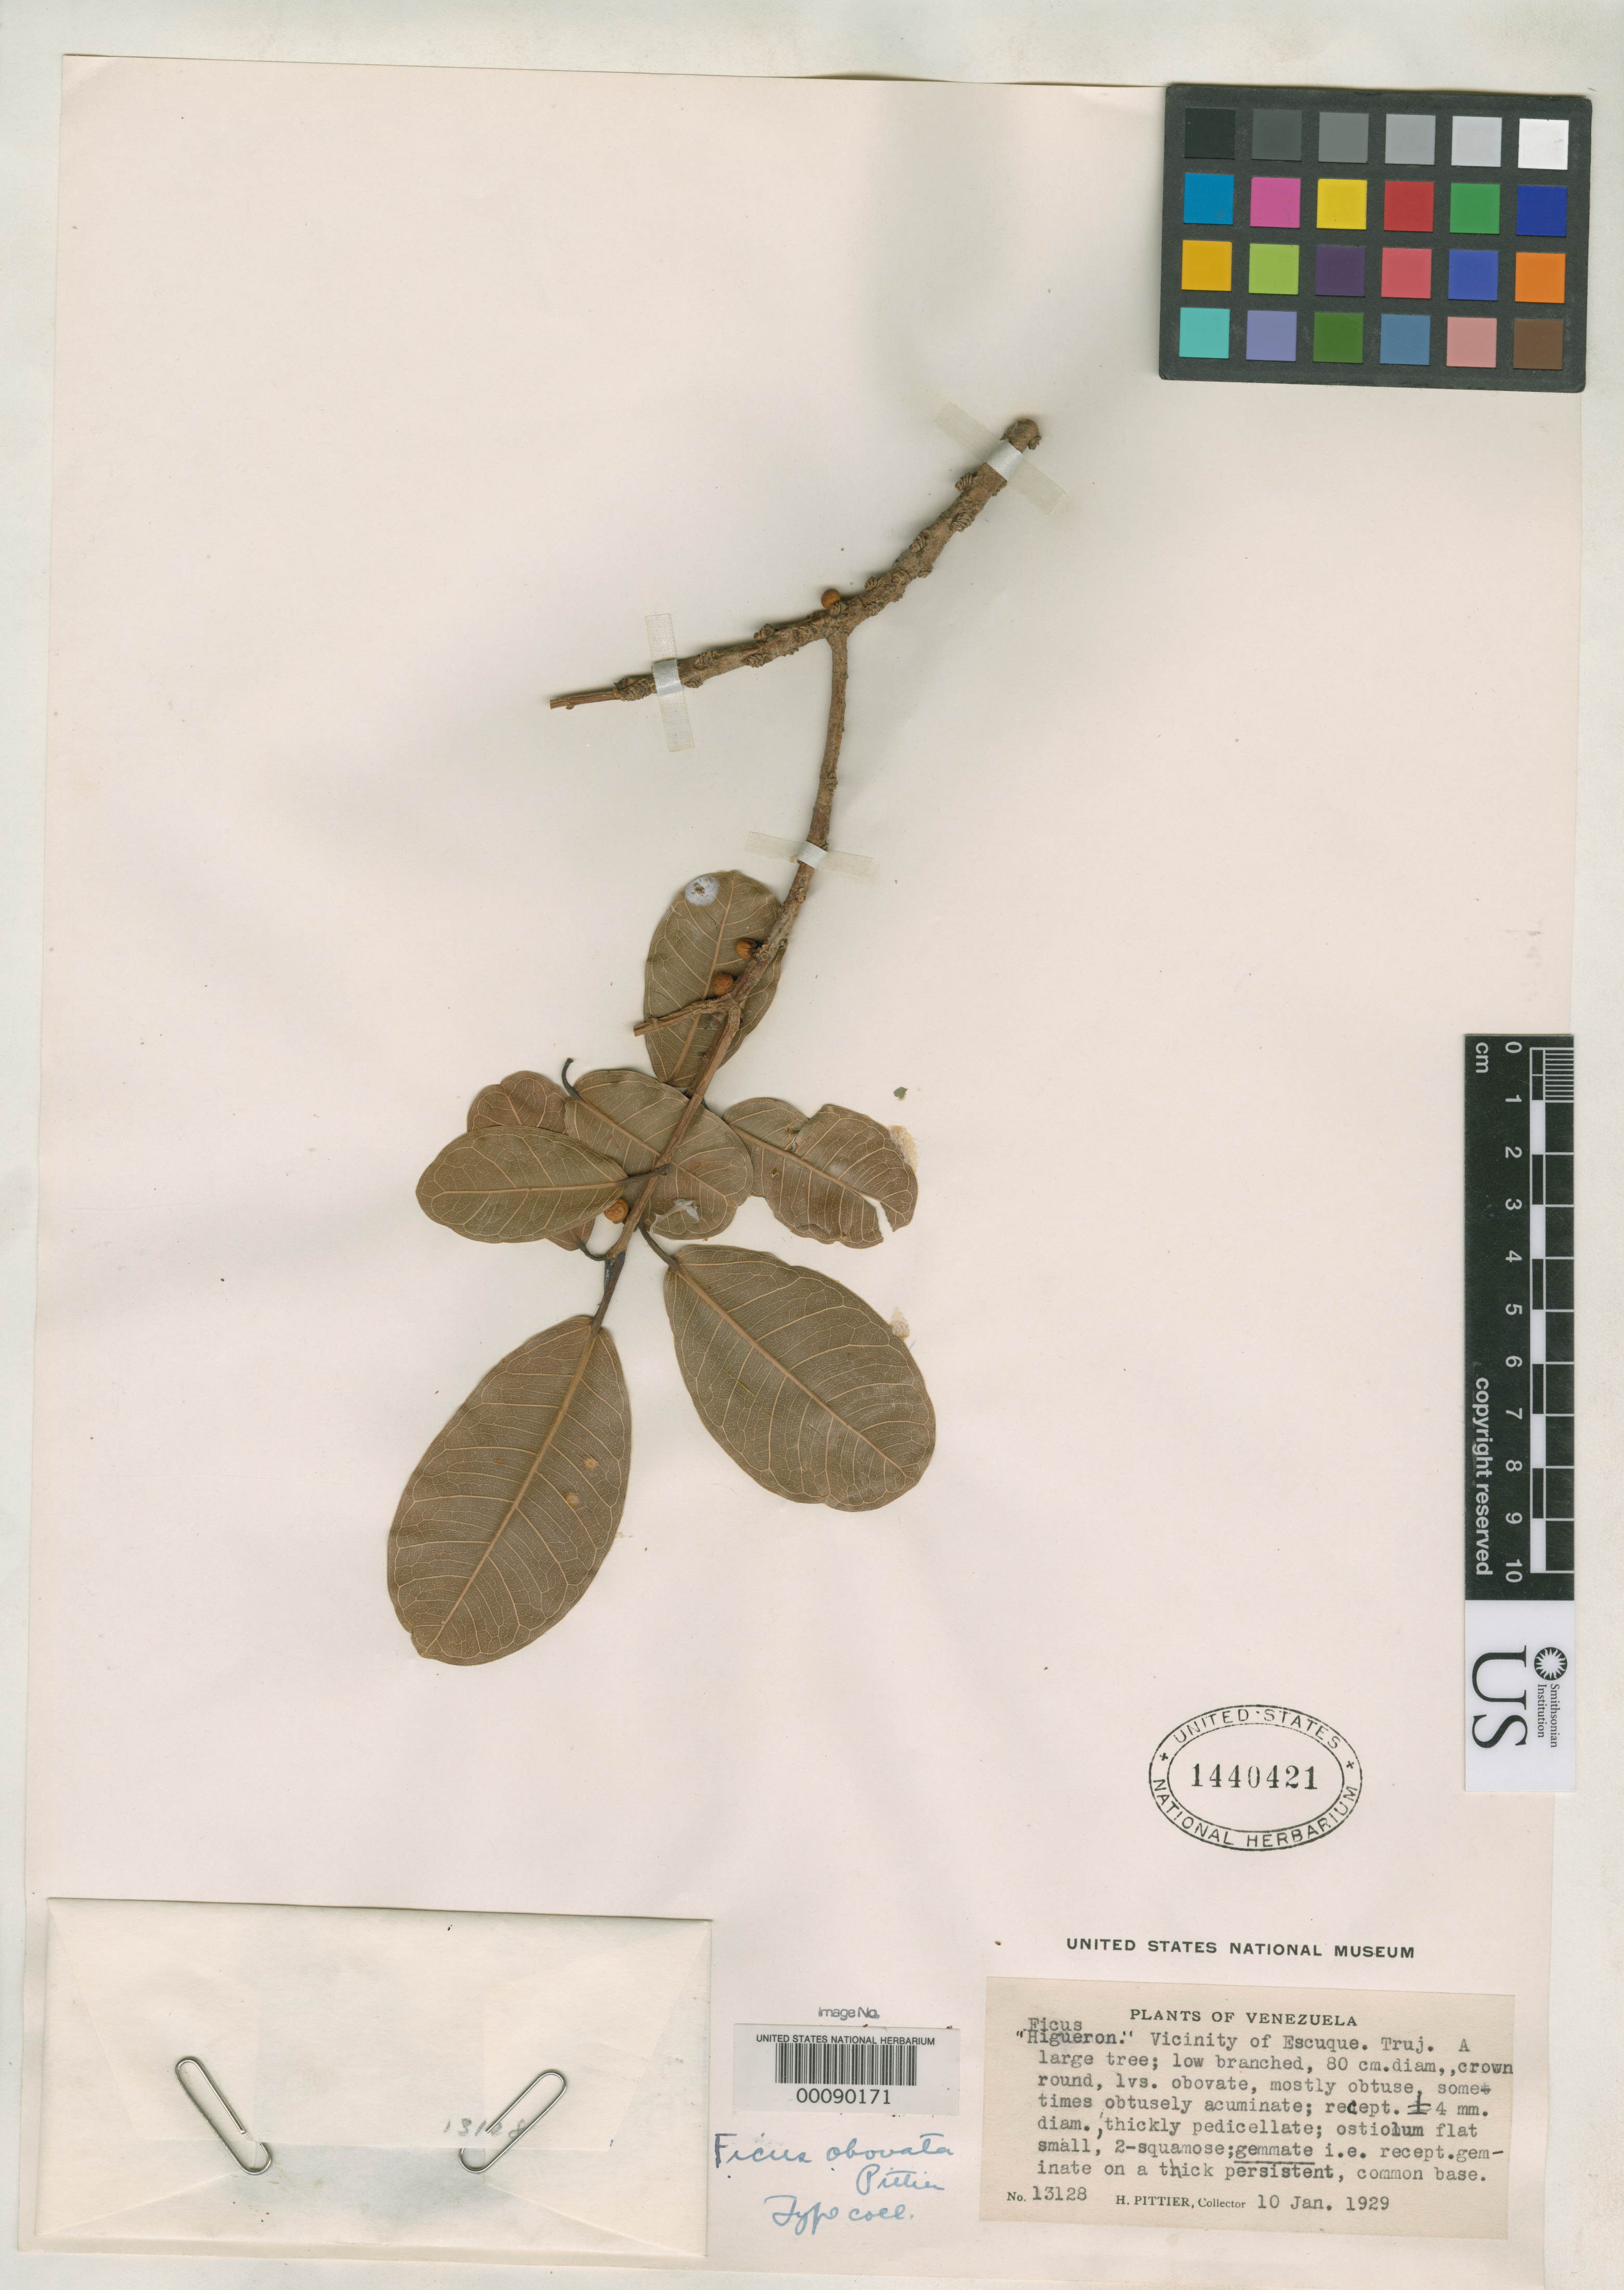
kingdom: Plantae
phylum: Tracheophyta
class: Magnoliopsida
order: Rosales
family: Moraceae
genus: Ficus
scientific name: Ficus obovata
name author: Pittier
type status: Type Collection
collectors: H. F. Pittier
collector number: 13128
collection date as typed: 10 Jan 1929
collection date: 1929-01-10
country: Venezuela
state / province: Trujillo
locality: Riquaron, vicinity of Escuque.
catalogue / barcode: US 1440421